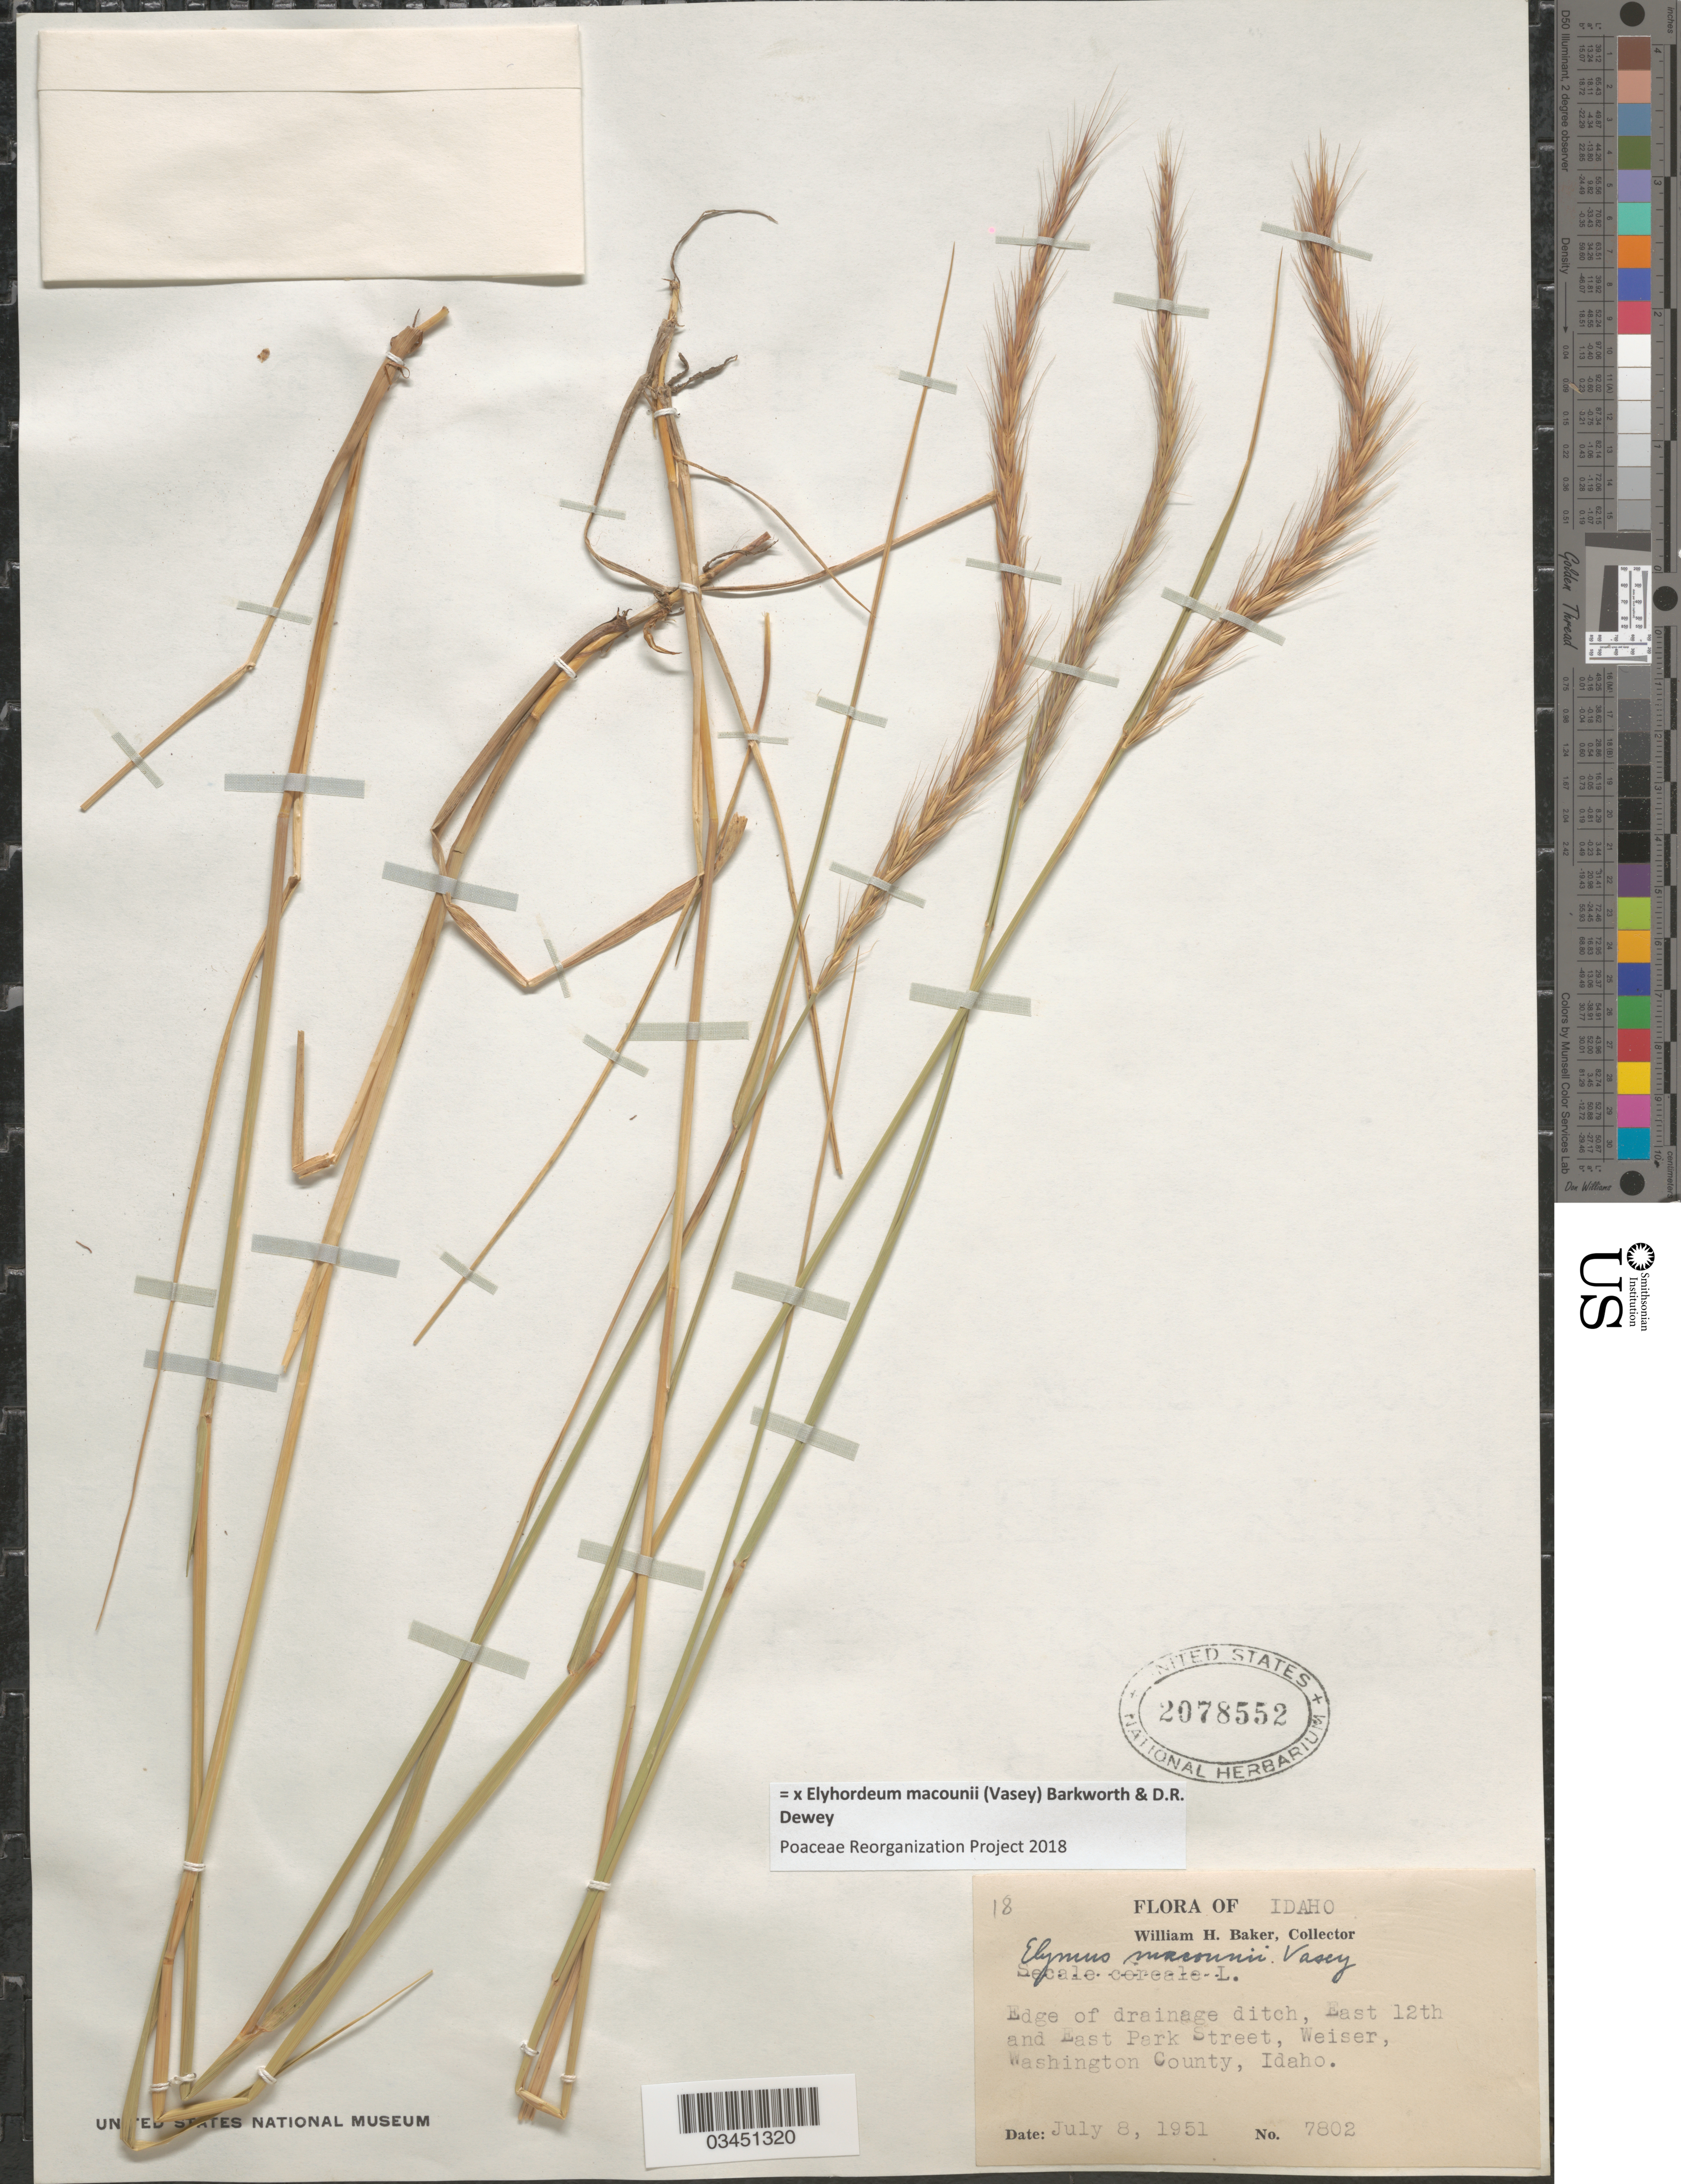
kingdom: Plantae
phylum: Tracheophyta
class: Liliopsida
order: Poales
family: Poaceae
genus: Elyhordeum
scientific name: x Elyhordeum macounii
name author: (Vasey) Barkworth & Dewey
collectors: W. H. Baker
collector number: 7802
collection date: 1951-07-08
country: United States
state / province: Idaho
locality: Edge of drainage ditch, East 12th and East Park Street, Weiser, Washington County.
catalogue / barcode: US 2078552